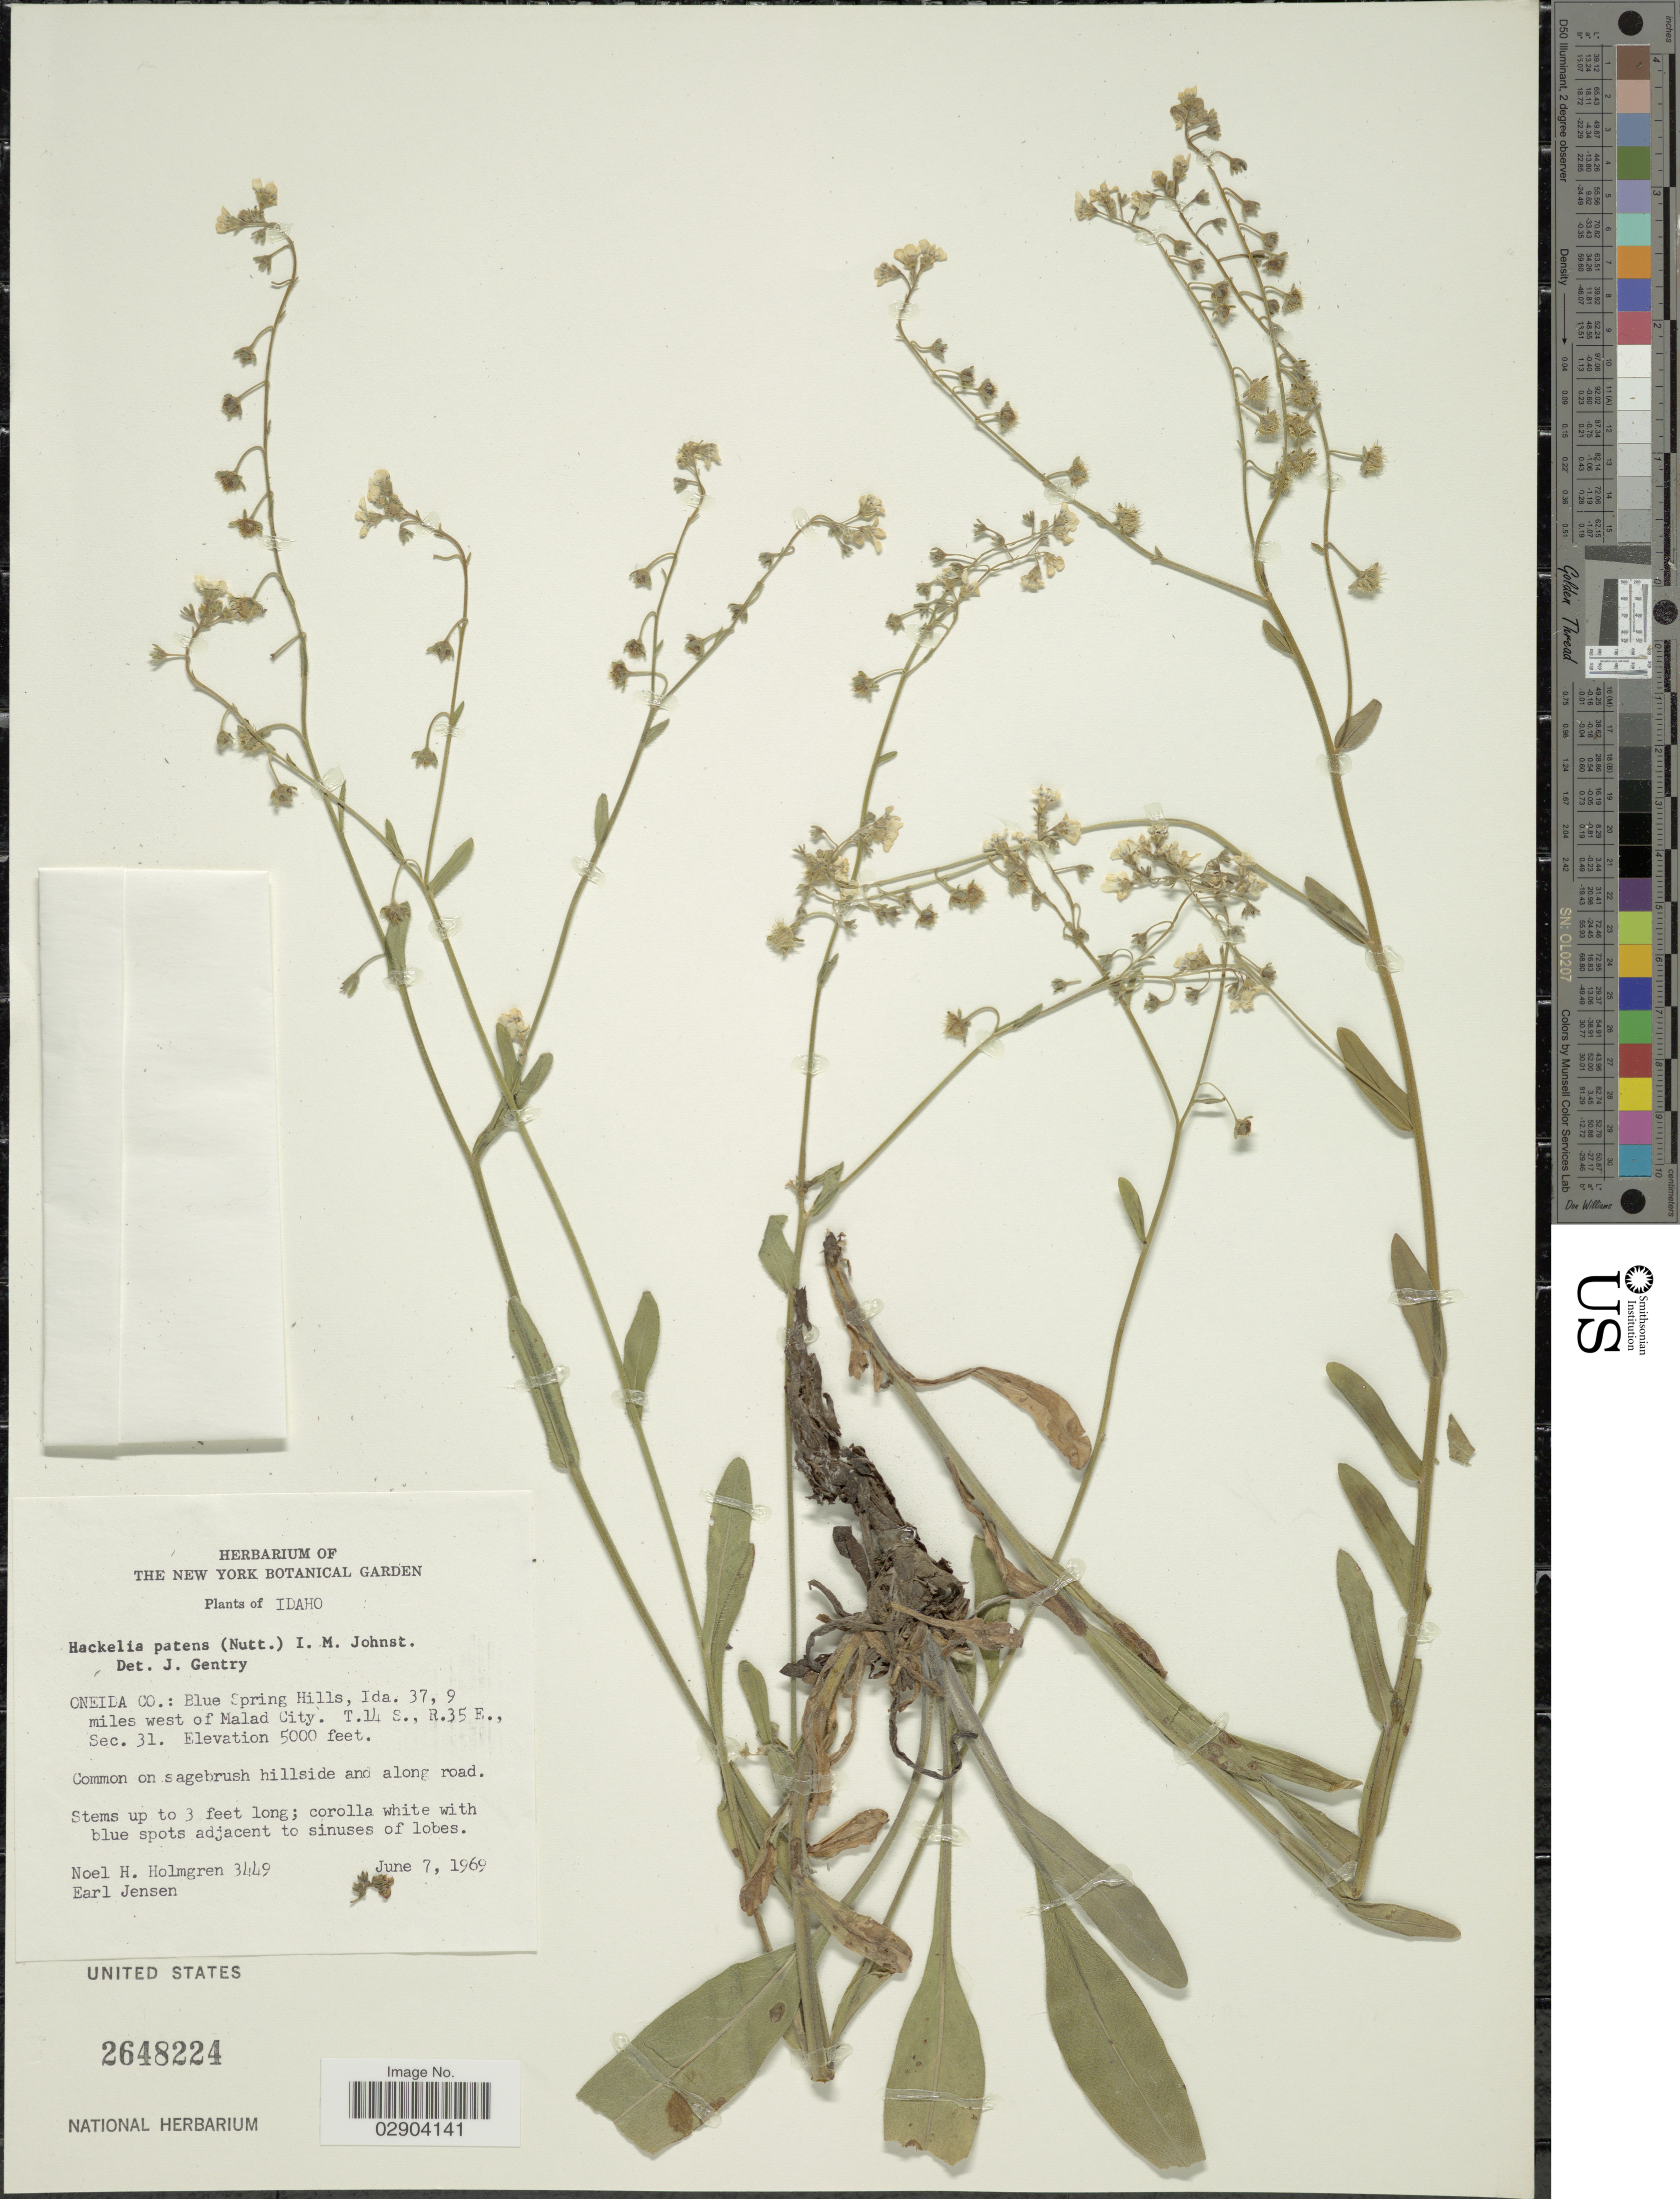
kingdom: Plantae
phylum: Tracheophyta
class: Magnoliopsida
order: Boraginales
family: Boraginaceae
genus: Hackelia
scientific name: Hackelia patens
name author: I.M. Johnst.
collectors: N. H. Holmgren & E. Jensen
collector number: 3449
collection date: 1969-06-07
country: United States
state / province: Idaho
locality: Oneida Co.: Blue Spring Hills, Ida. 37,9 miles west of Malad City. T.14 S., R.35 E., Sec. 31.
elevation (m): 1524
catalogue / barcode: US 2648224